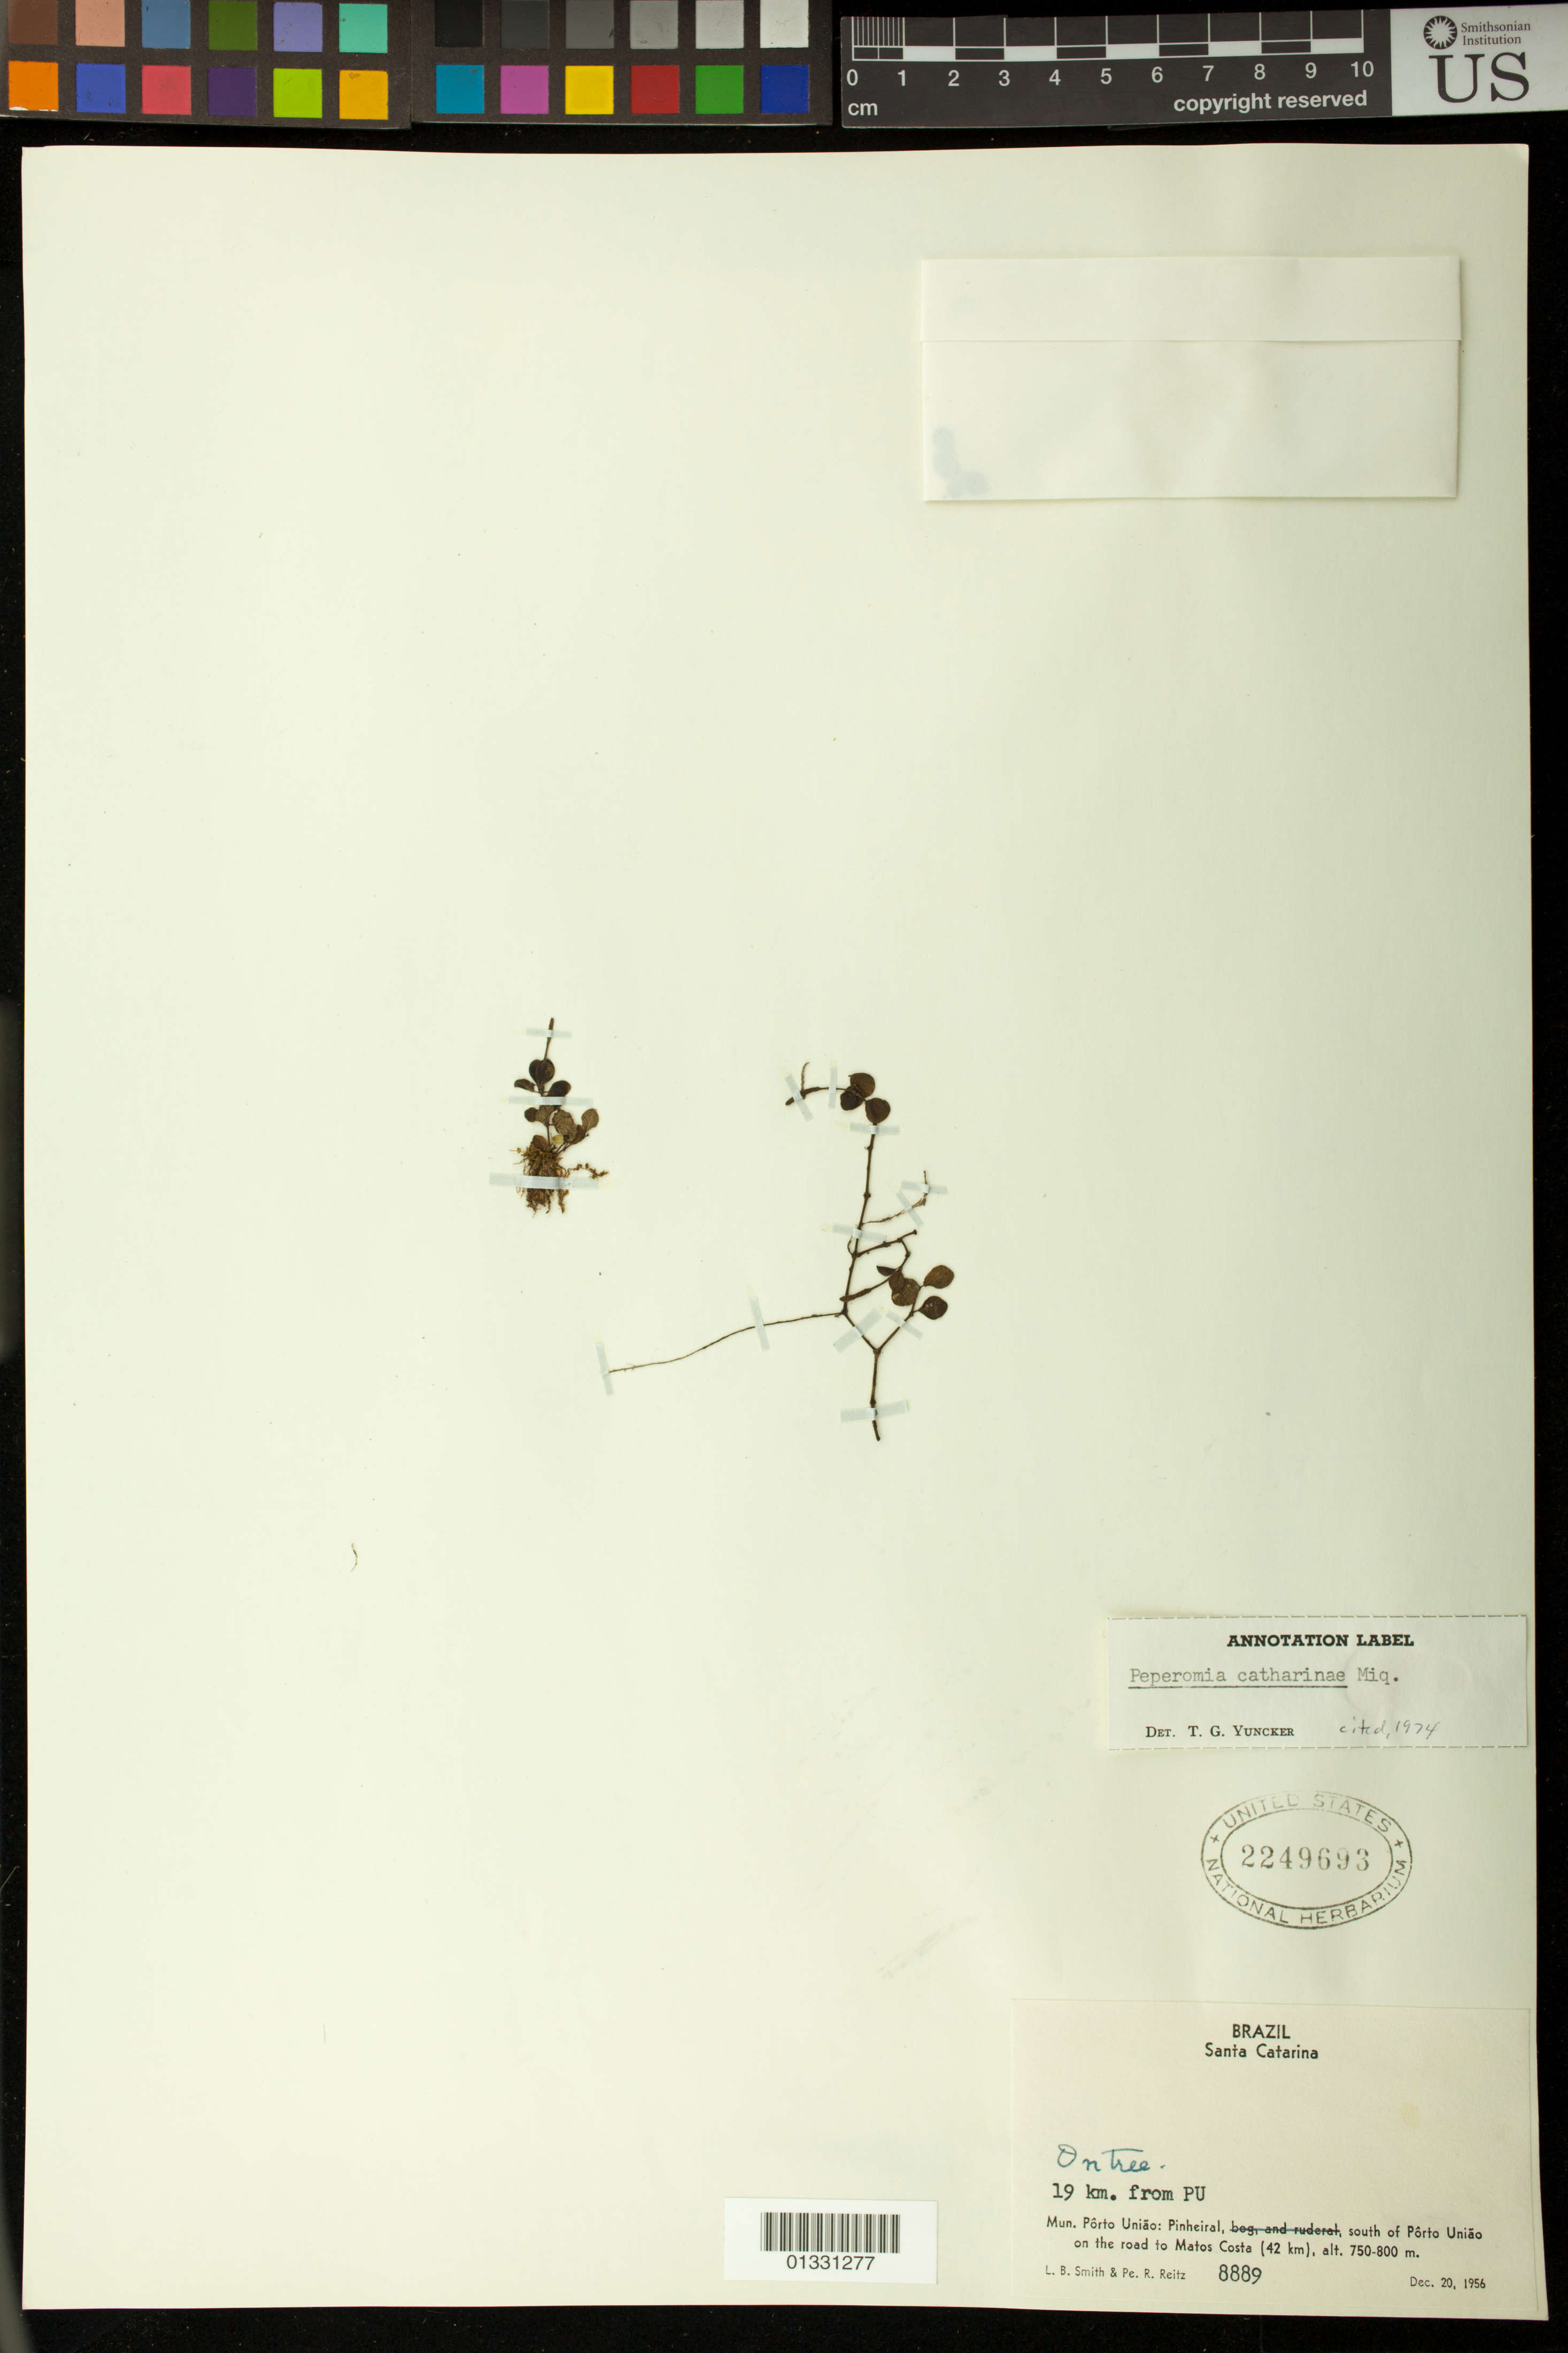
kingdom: Plantae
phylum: Tracheophyta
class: Magnoliopsida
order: Piperales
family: Piperaceae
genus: Peperomia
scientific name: Peperomia catharinae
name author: Miq.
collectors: L. Smith & R. Reitz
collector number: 8889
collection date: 1956-12-20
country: Brazil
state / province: Santa Catarina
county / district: Pôrto União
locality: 19 km from PU. South of Pôrto União on the road to Matos Costa (42 km)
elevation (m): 750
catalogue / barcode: US 2249693